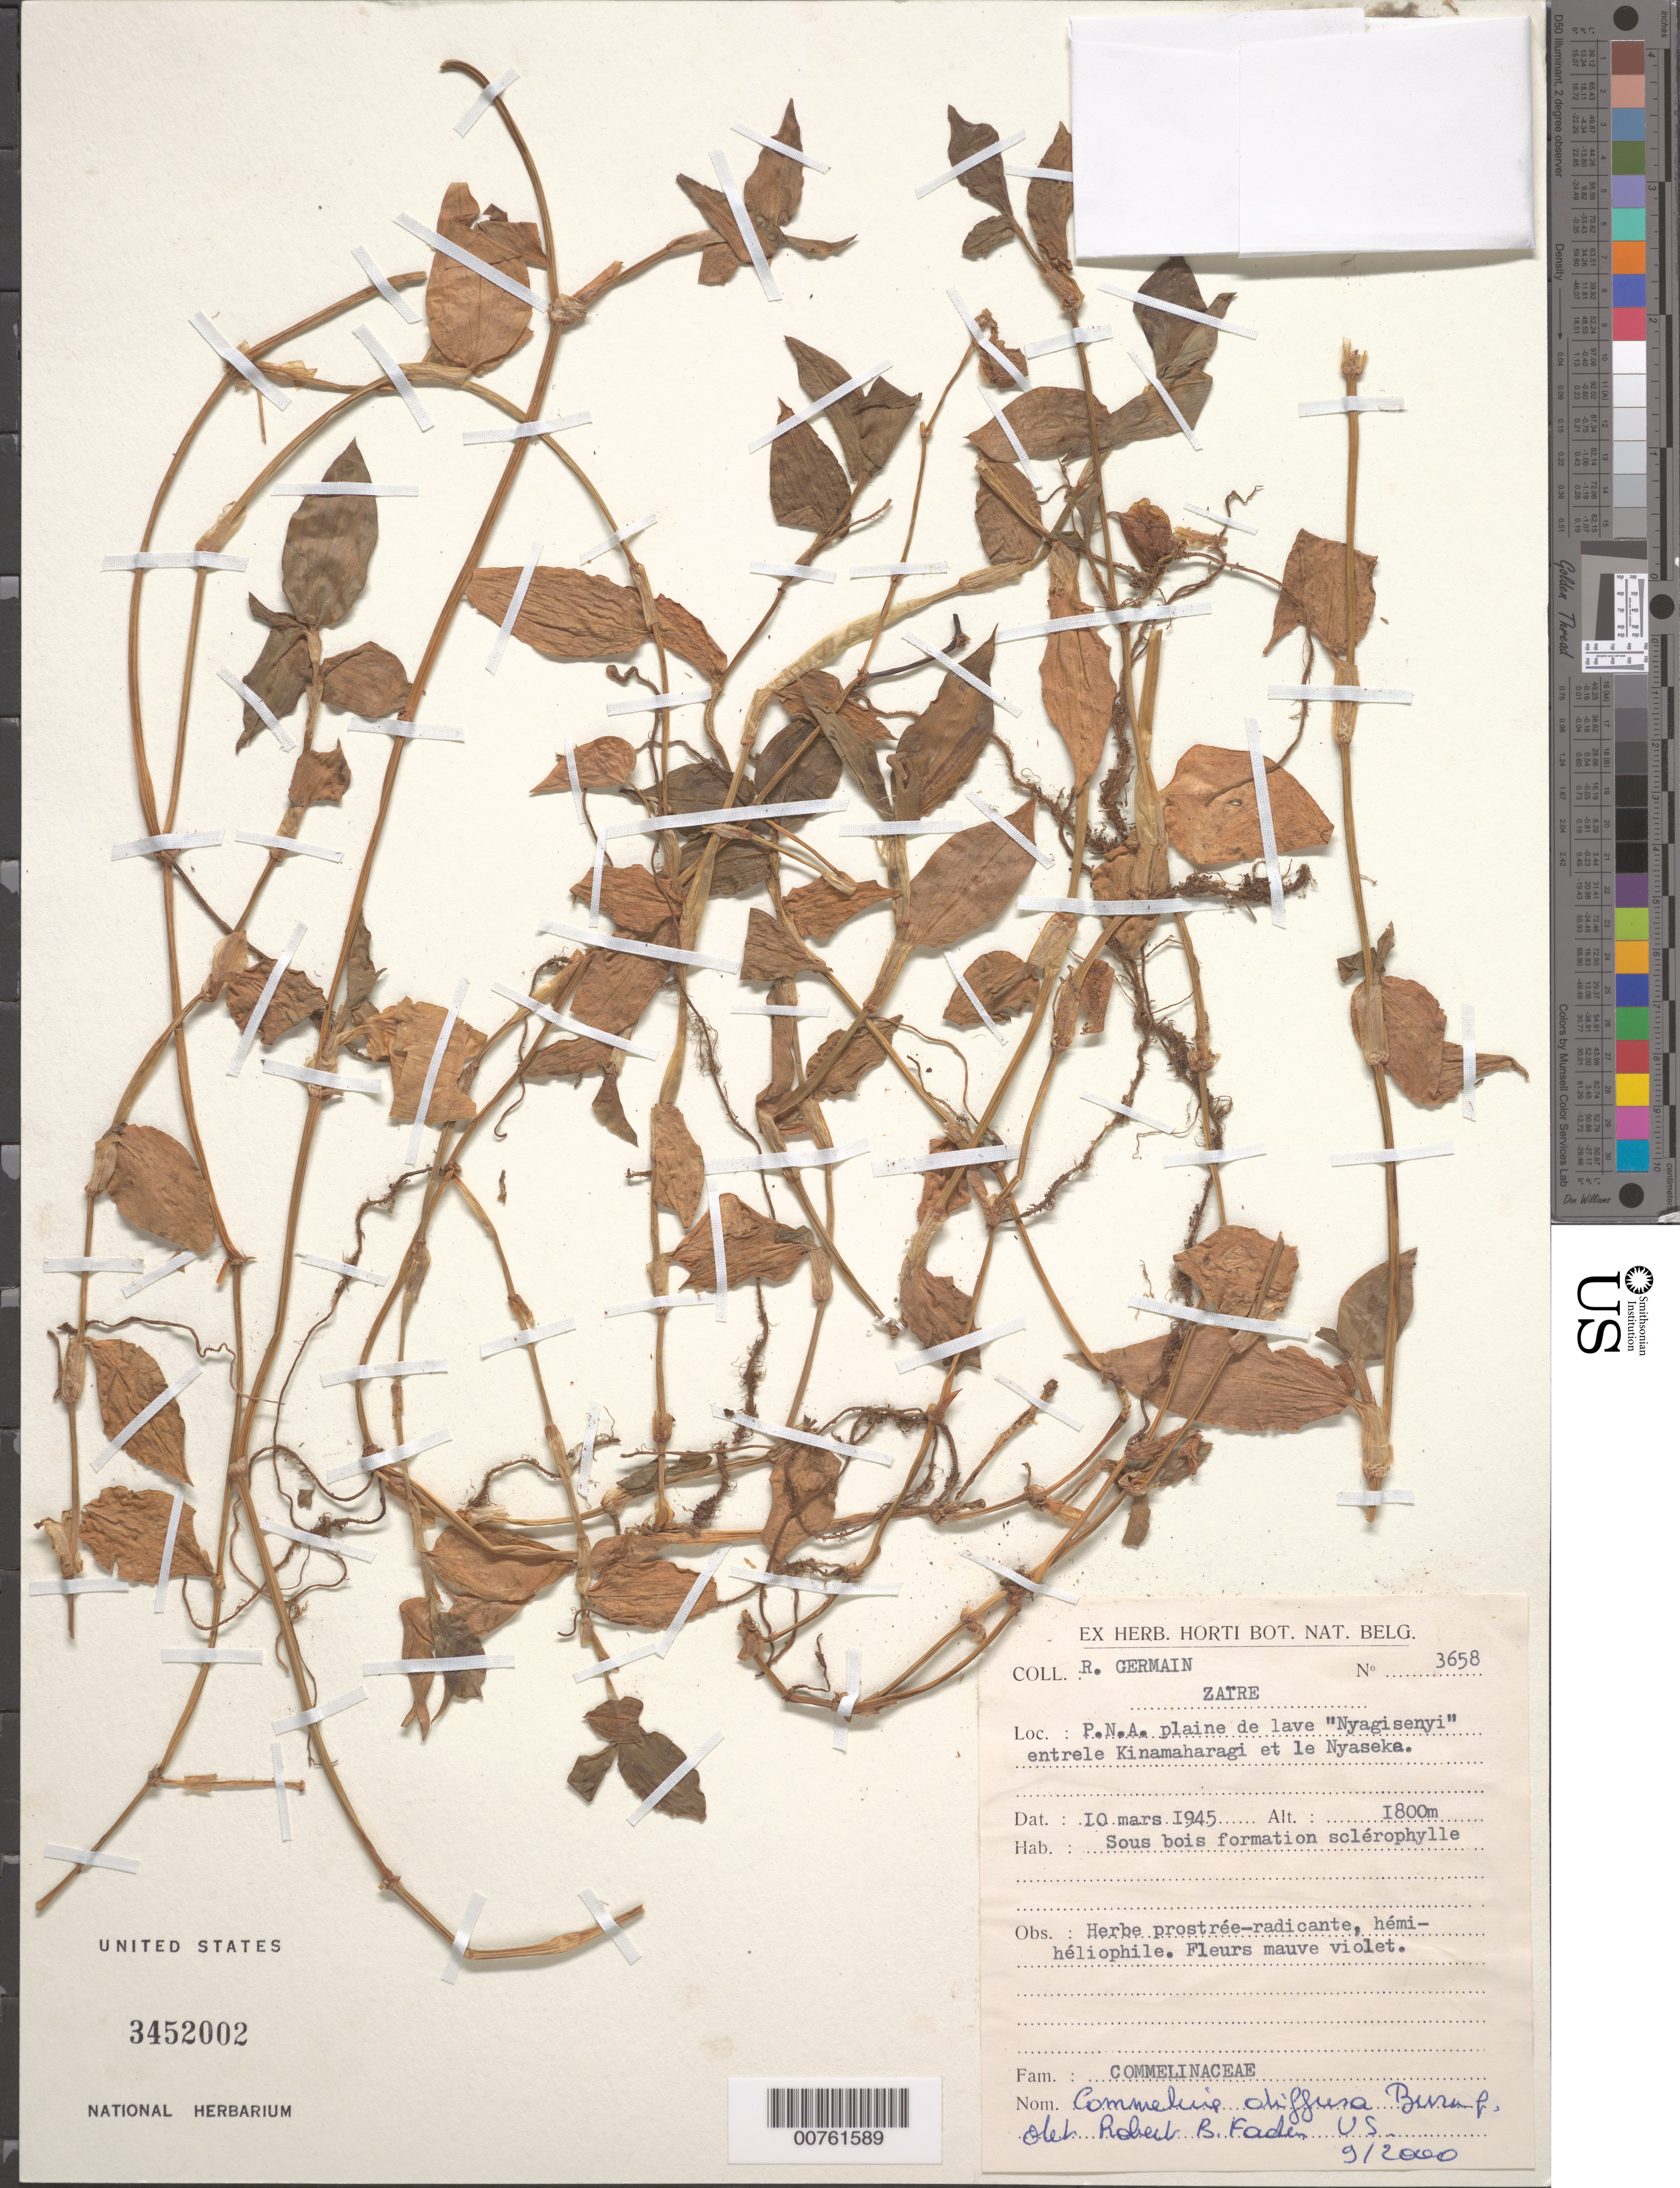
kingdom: Plantae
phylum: Tracheophyta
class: Liliopsida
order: Commelinales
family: Commelinaceae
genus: Commelina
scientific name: Commelina diffusa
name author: Burm. f.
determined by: Faden, Robert B., (US), Smithsonian Institution - National Museum of Natural History (UNITED STATES)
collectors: R. Germain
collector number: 3658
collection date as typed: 10 Mar 1945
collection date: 1945-03-10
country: Congo, Democratic Republic of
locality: P.N.A. plaine de lave "Nyagisenyi" entrele Kinamaharagi et le Nyaseka.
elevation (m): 1800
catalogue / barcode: US 3452002